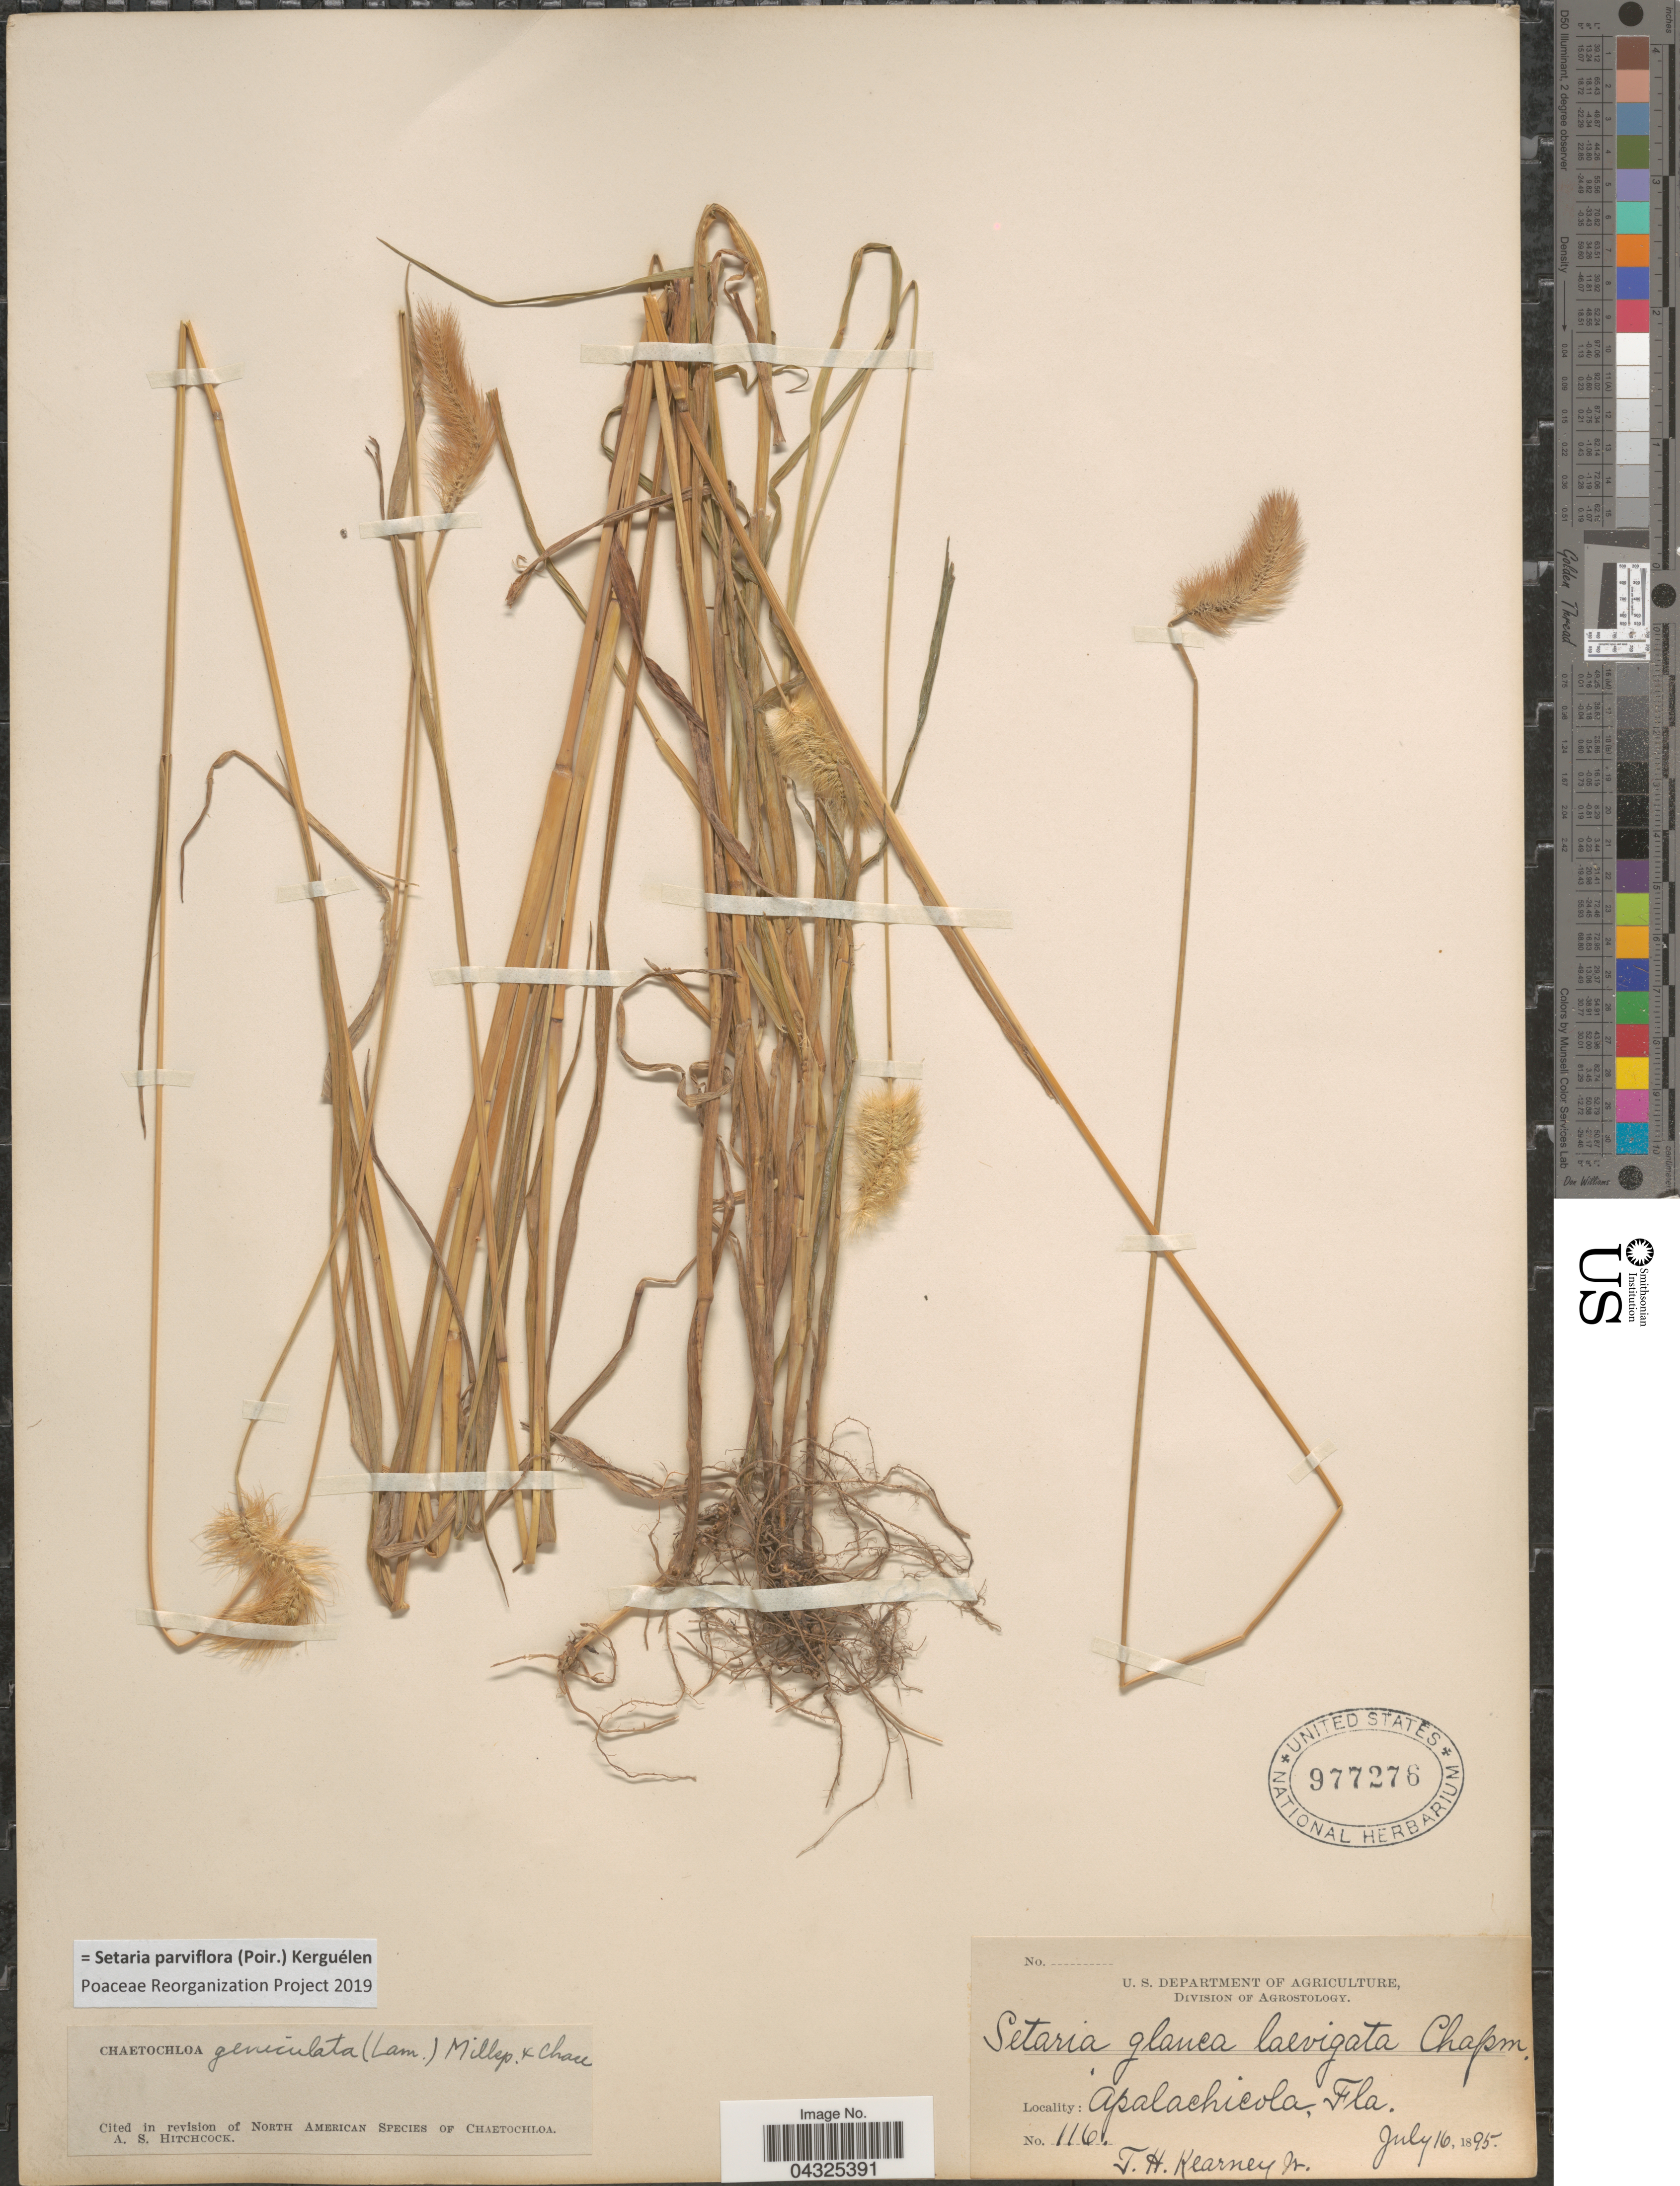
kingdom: Plantae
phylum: Tracheophyta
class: Liliopsida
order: Poales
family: Poaceae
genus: Setaria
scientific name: Setaria parviflora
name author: (Poir.) Kerguélen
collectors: T. H. Kearney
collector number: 116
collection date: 1895-07-16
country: United States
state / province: Florida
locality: Apalachicola.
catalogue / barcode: US 977276